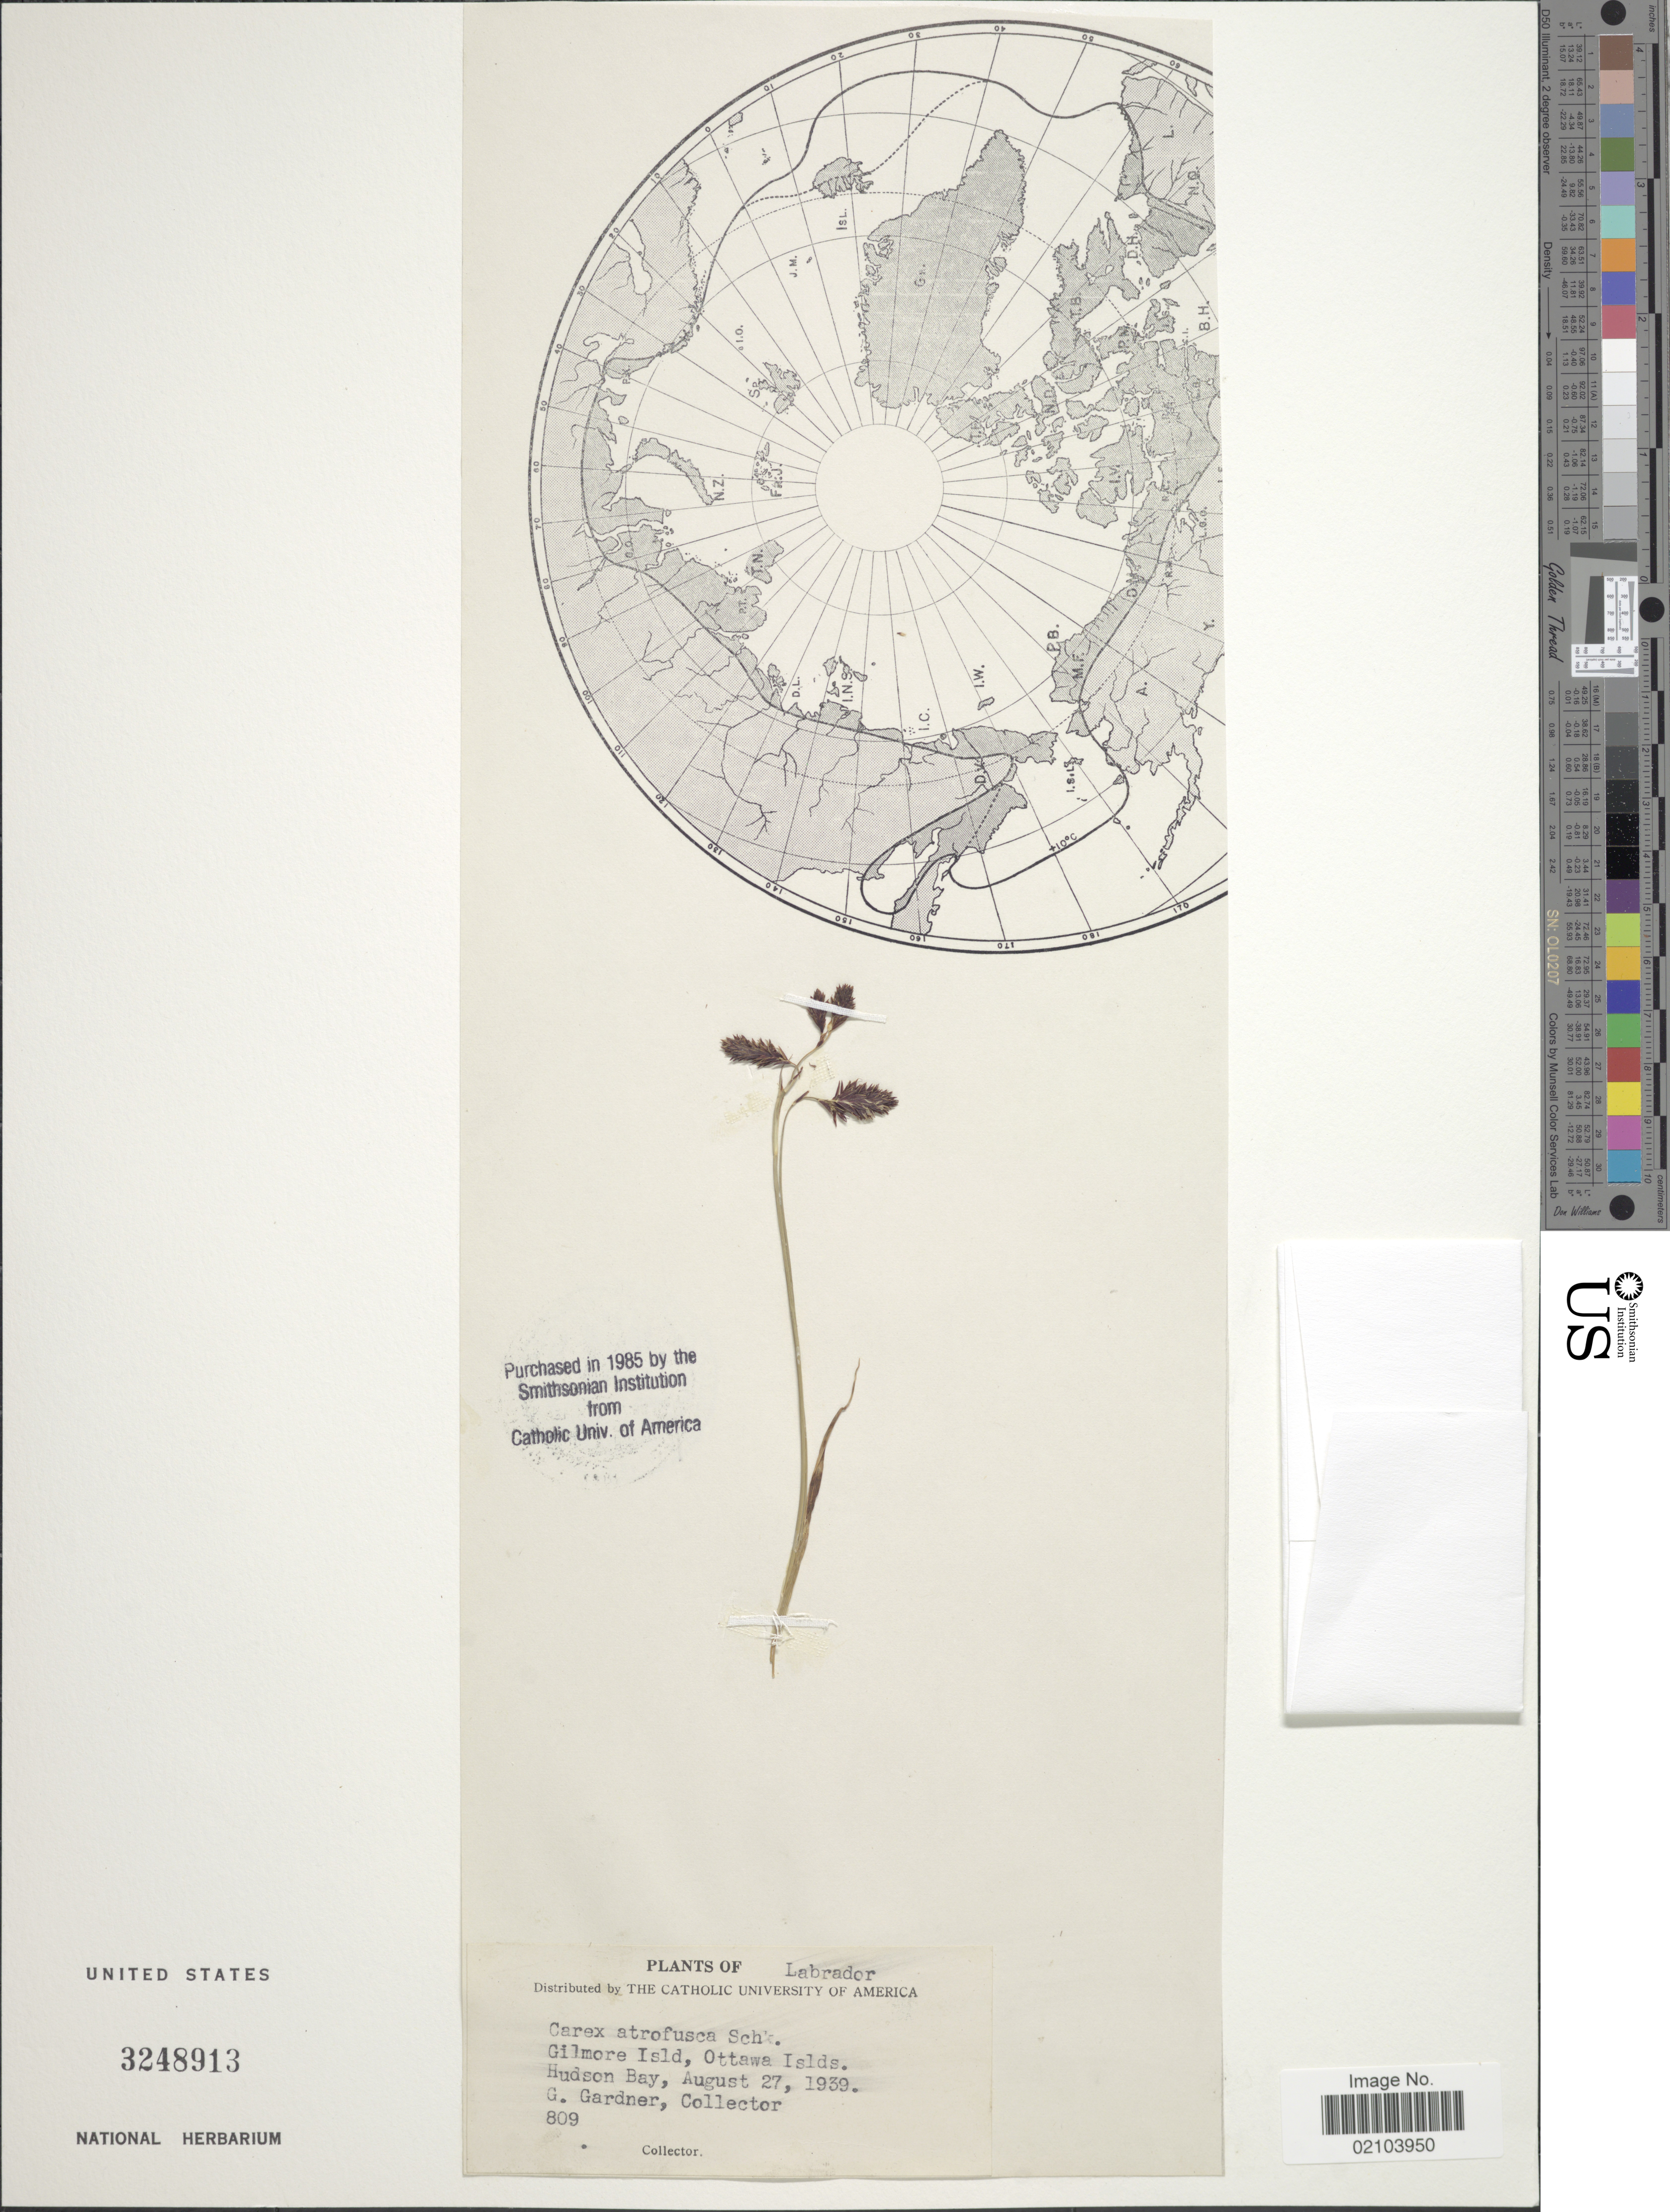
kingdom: Plantae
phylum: Tracheophyta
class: Liliopsida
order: Poales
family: Cyperaceae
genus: Carex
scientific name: Carex atrofusca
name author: Schkuhr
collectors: G. Gardner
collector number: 809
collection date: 1939-08-27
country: Canada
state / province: Newfoundland and Labrador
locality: Labrador. Gilmore Isl, Ottawa Islands. Hudson Bay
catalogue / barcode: US 3248913